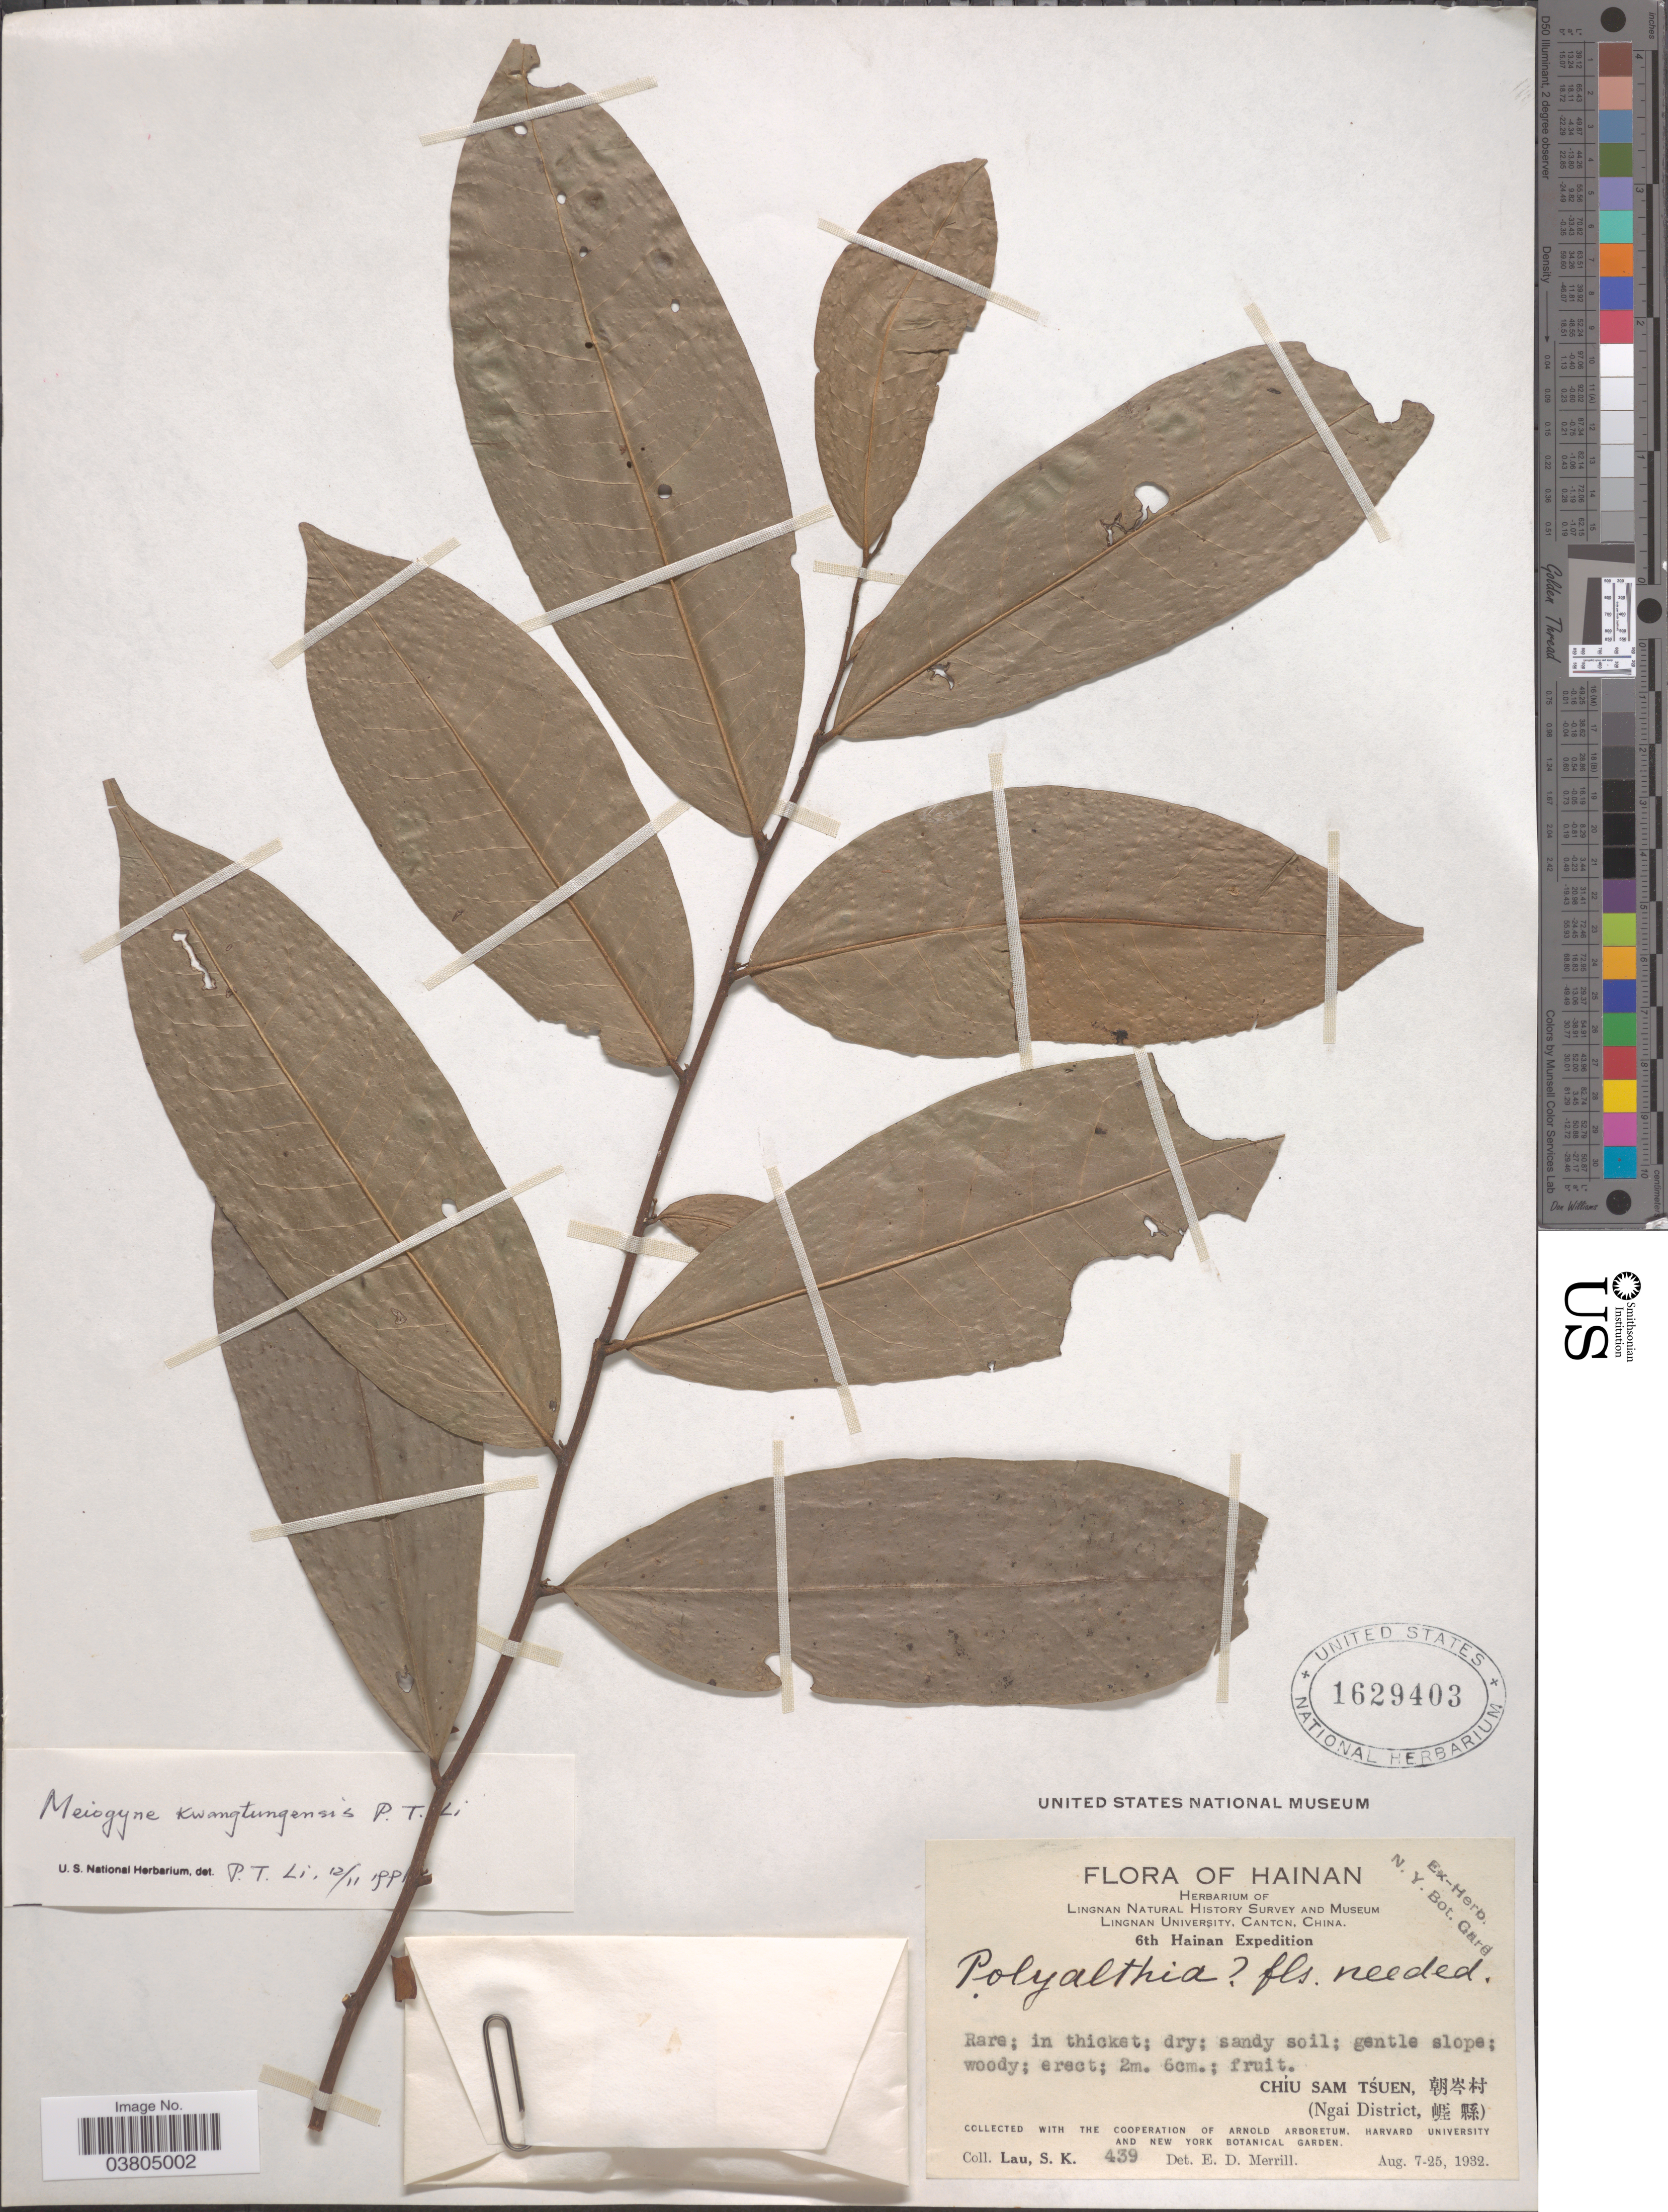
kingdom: Plantae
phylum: Tracheophyta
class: Magnoliopsida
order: Magnoliales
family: Annonaceae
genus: Meiogyne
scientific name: Meiogyne kwangtungensis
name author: P.T. Li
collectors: S. K. Lau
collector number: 439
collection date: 1932-08-07/1932-08-25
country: China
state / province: Hainan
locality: Chíu Sam Tśuen. (Ngai District).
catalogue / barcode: US 1629403